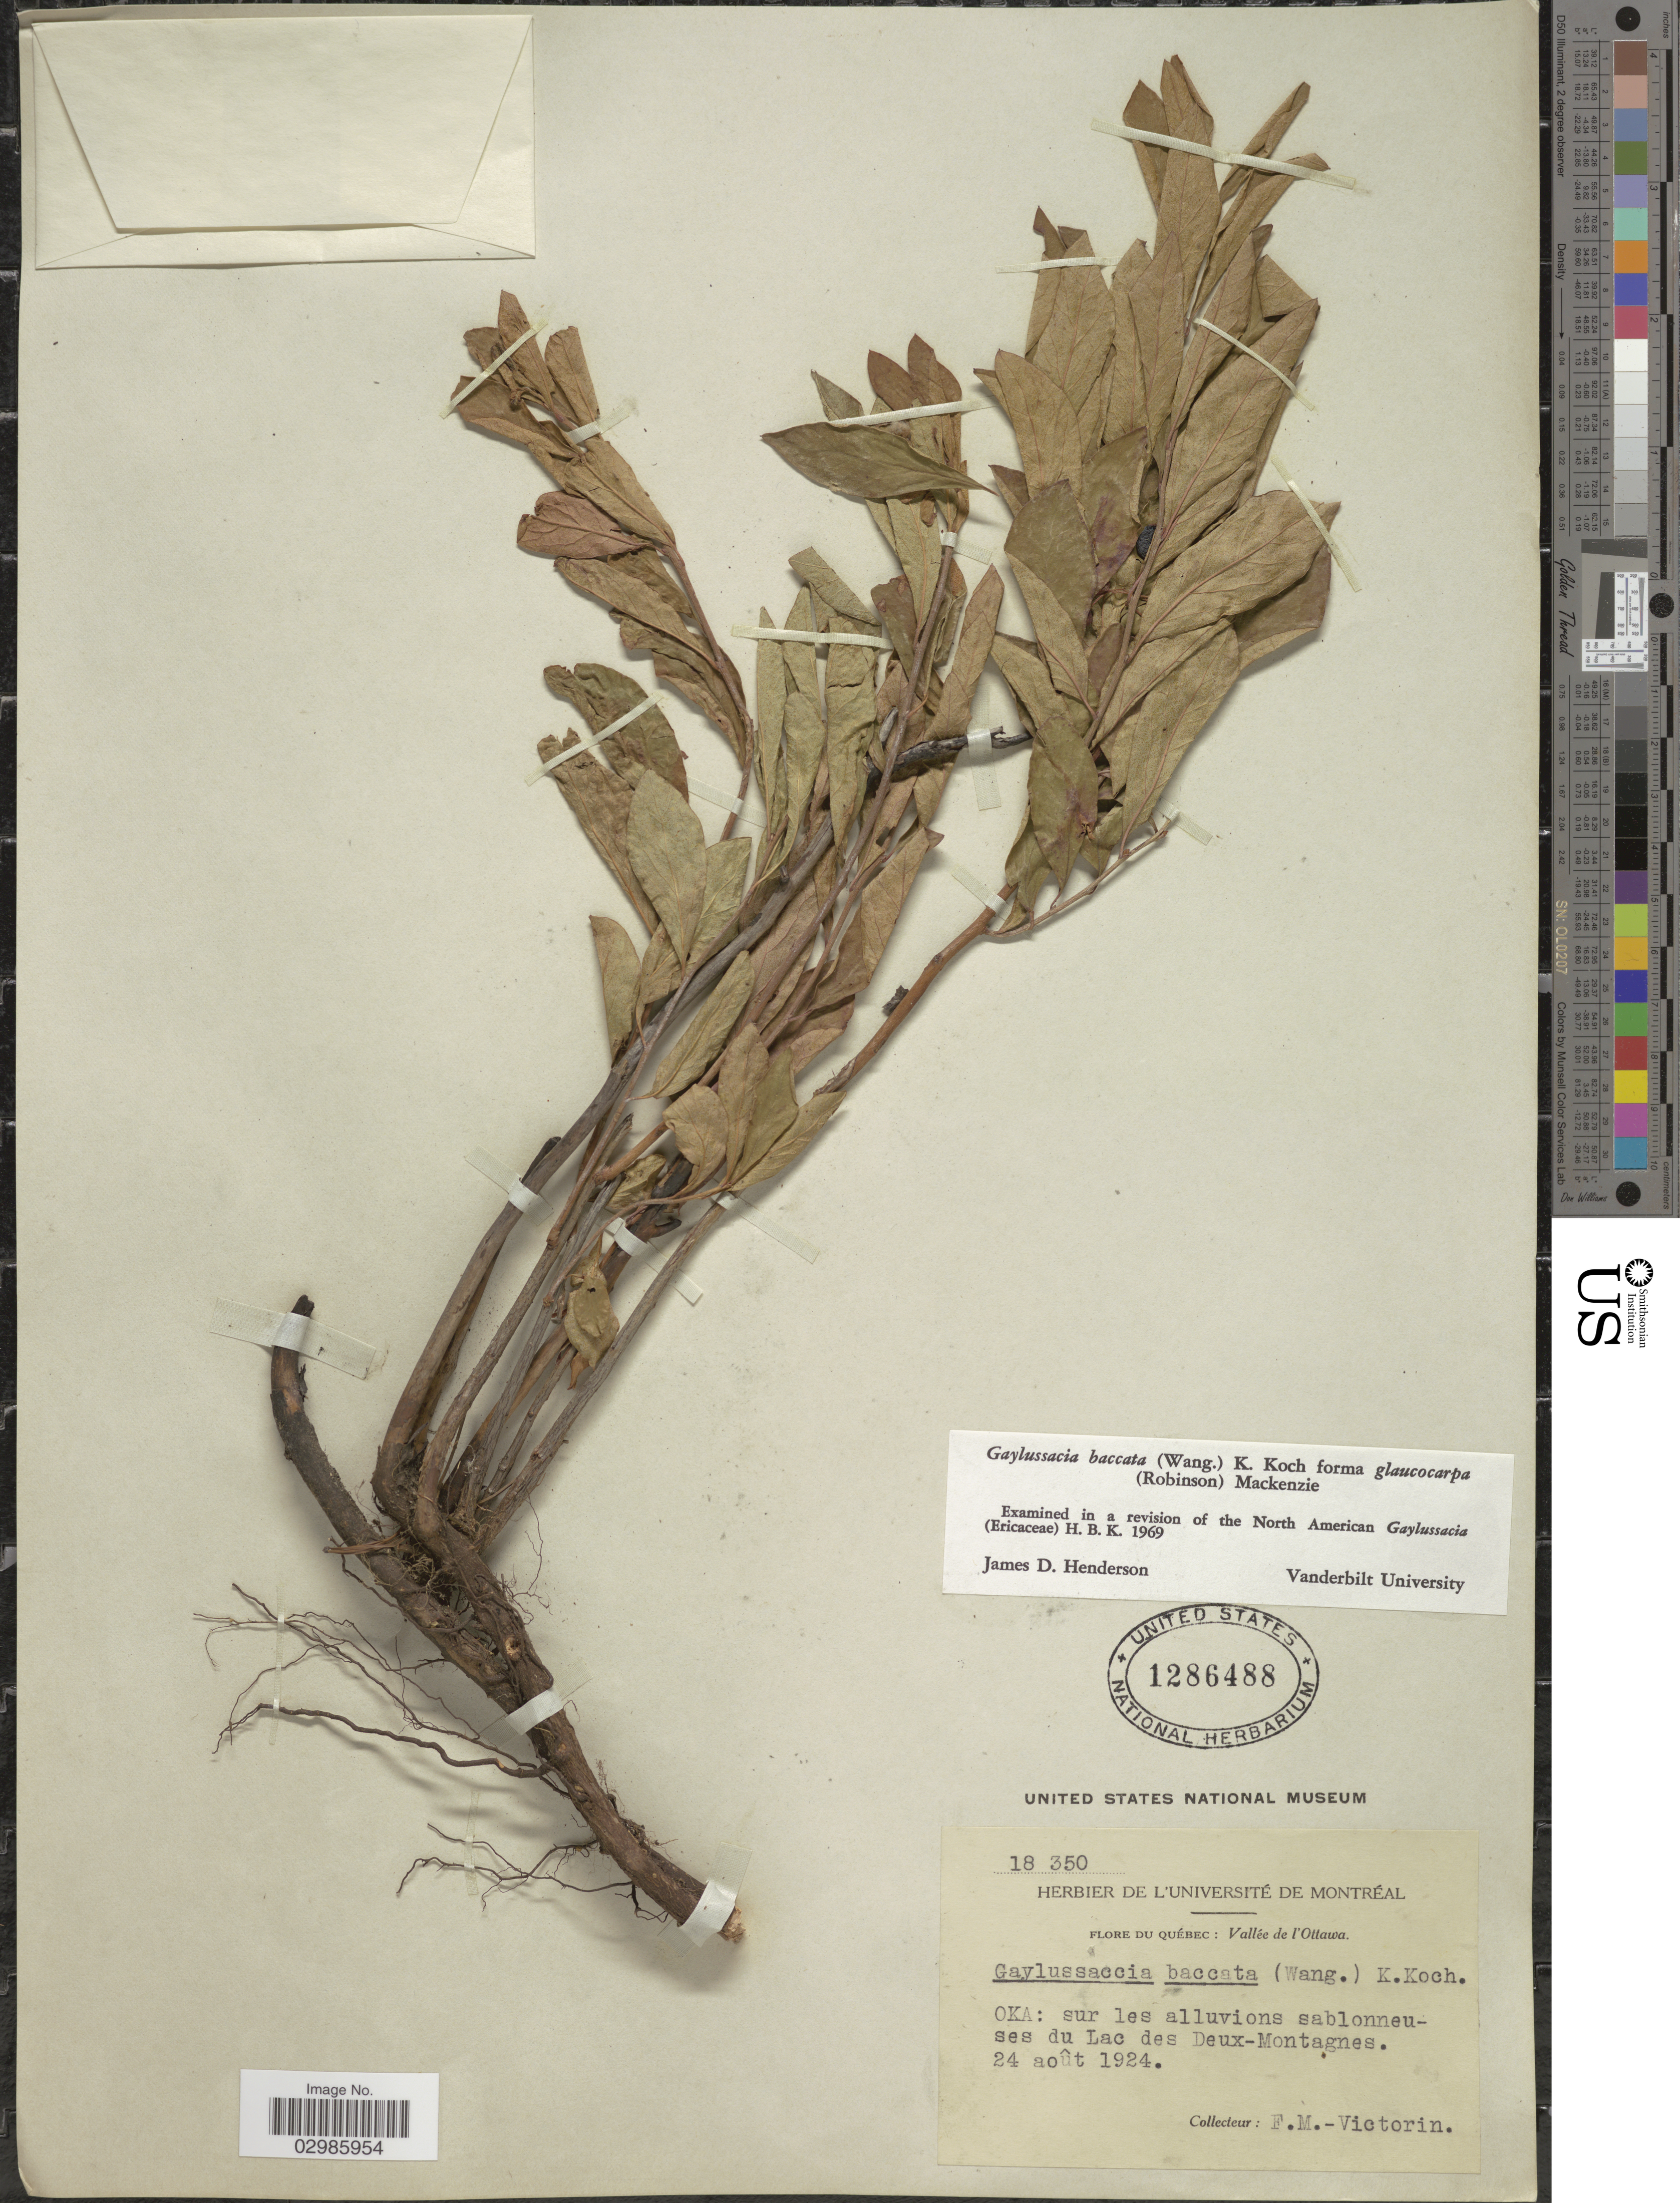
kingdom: Plantae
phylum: Tracheophyta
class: Magnoliopsida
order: Ericales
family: Ericaceae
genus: Gaylussacia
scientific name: Gaylussacia baccata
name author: (Wangenh.) K. Koch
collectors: F. Marie-Victorin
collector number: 18350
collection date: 1924-08-24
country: Canada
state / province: Quebec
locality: Vallée de l'Ottawa. Oka: sur les alluvions sablonneuses du Lac des Deux-Montagnes.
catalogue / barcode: US 1286488